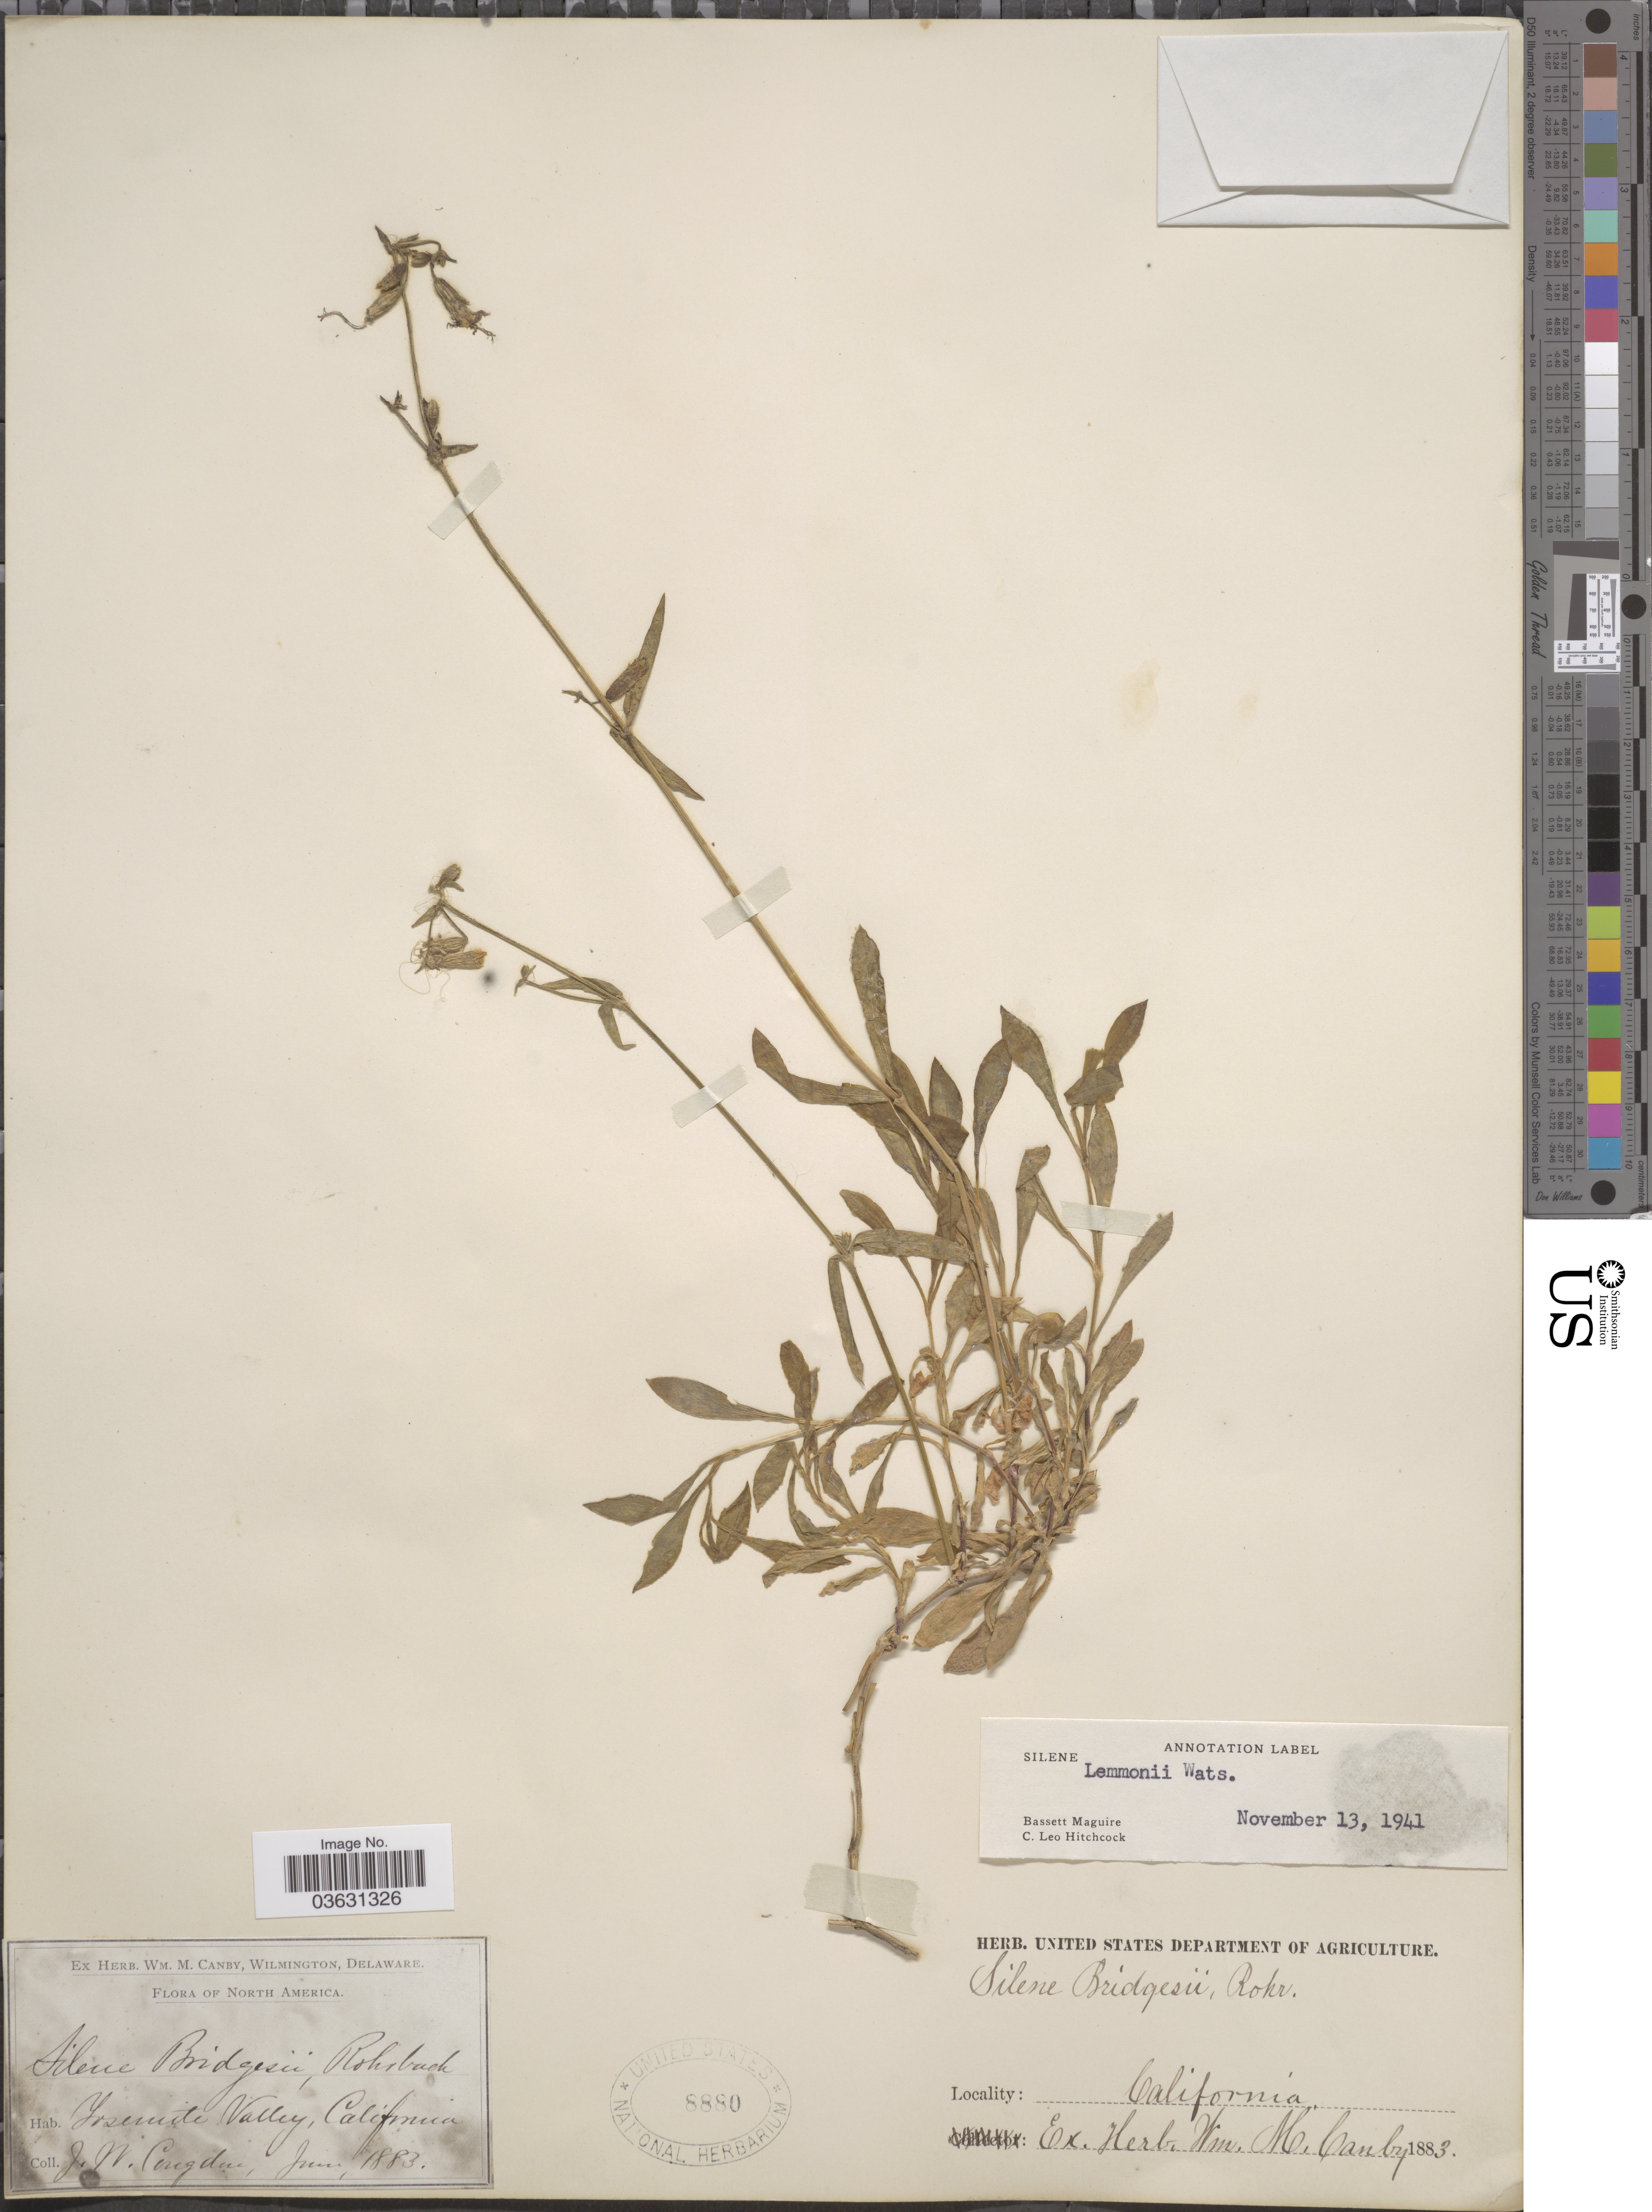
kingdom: Plantae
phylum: Tracheophyta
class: Magnoliopsida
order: Caryophyllales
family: Caryophyllaceae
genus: Silene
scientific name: Silene lemmonii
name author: S. Watson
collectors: J. W. Congdon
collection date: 1883-06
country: United States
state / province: California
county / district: Mariposa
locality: Yosemite Valley.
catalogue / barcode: US 8880